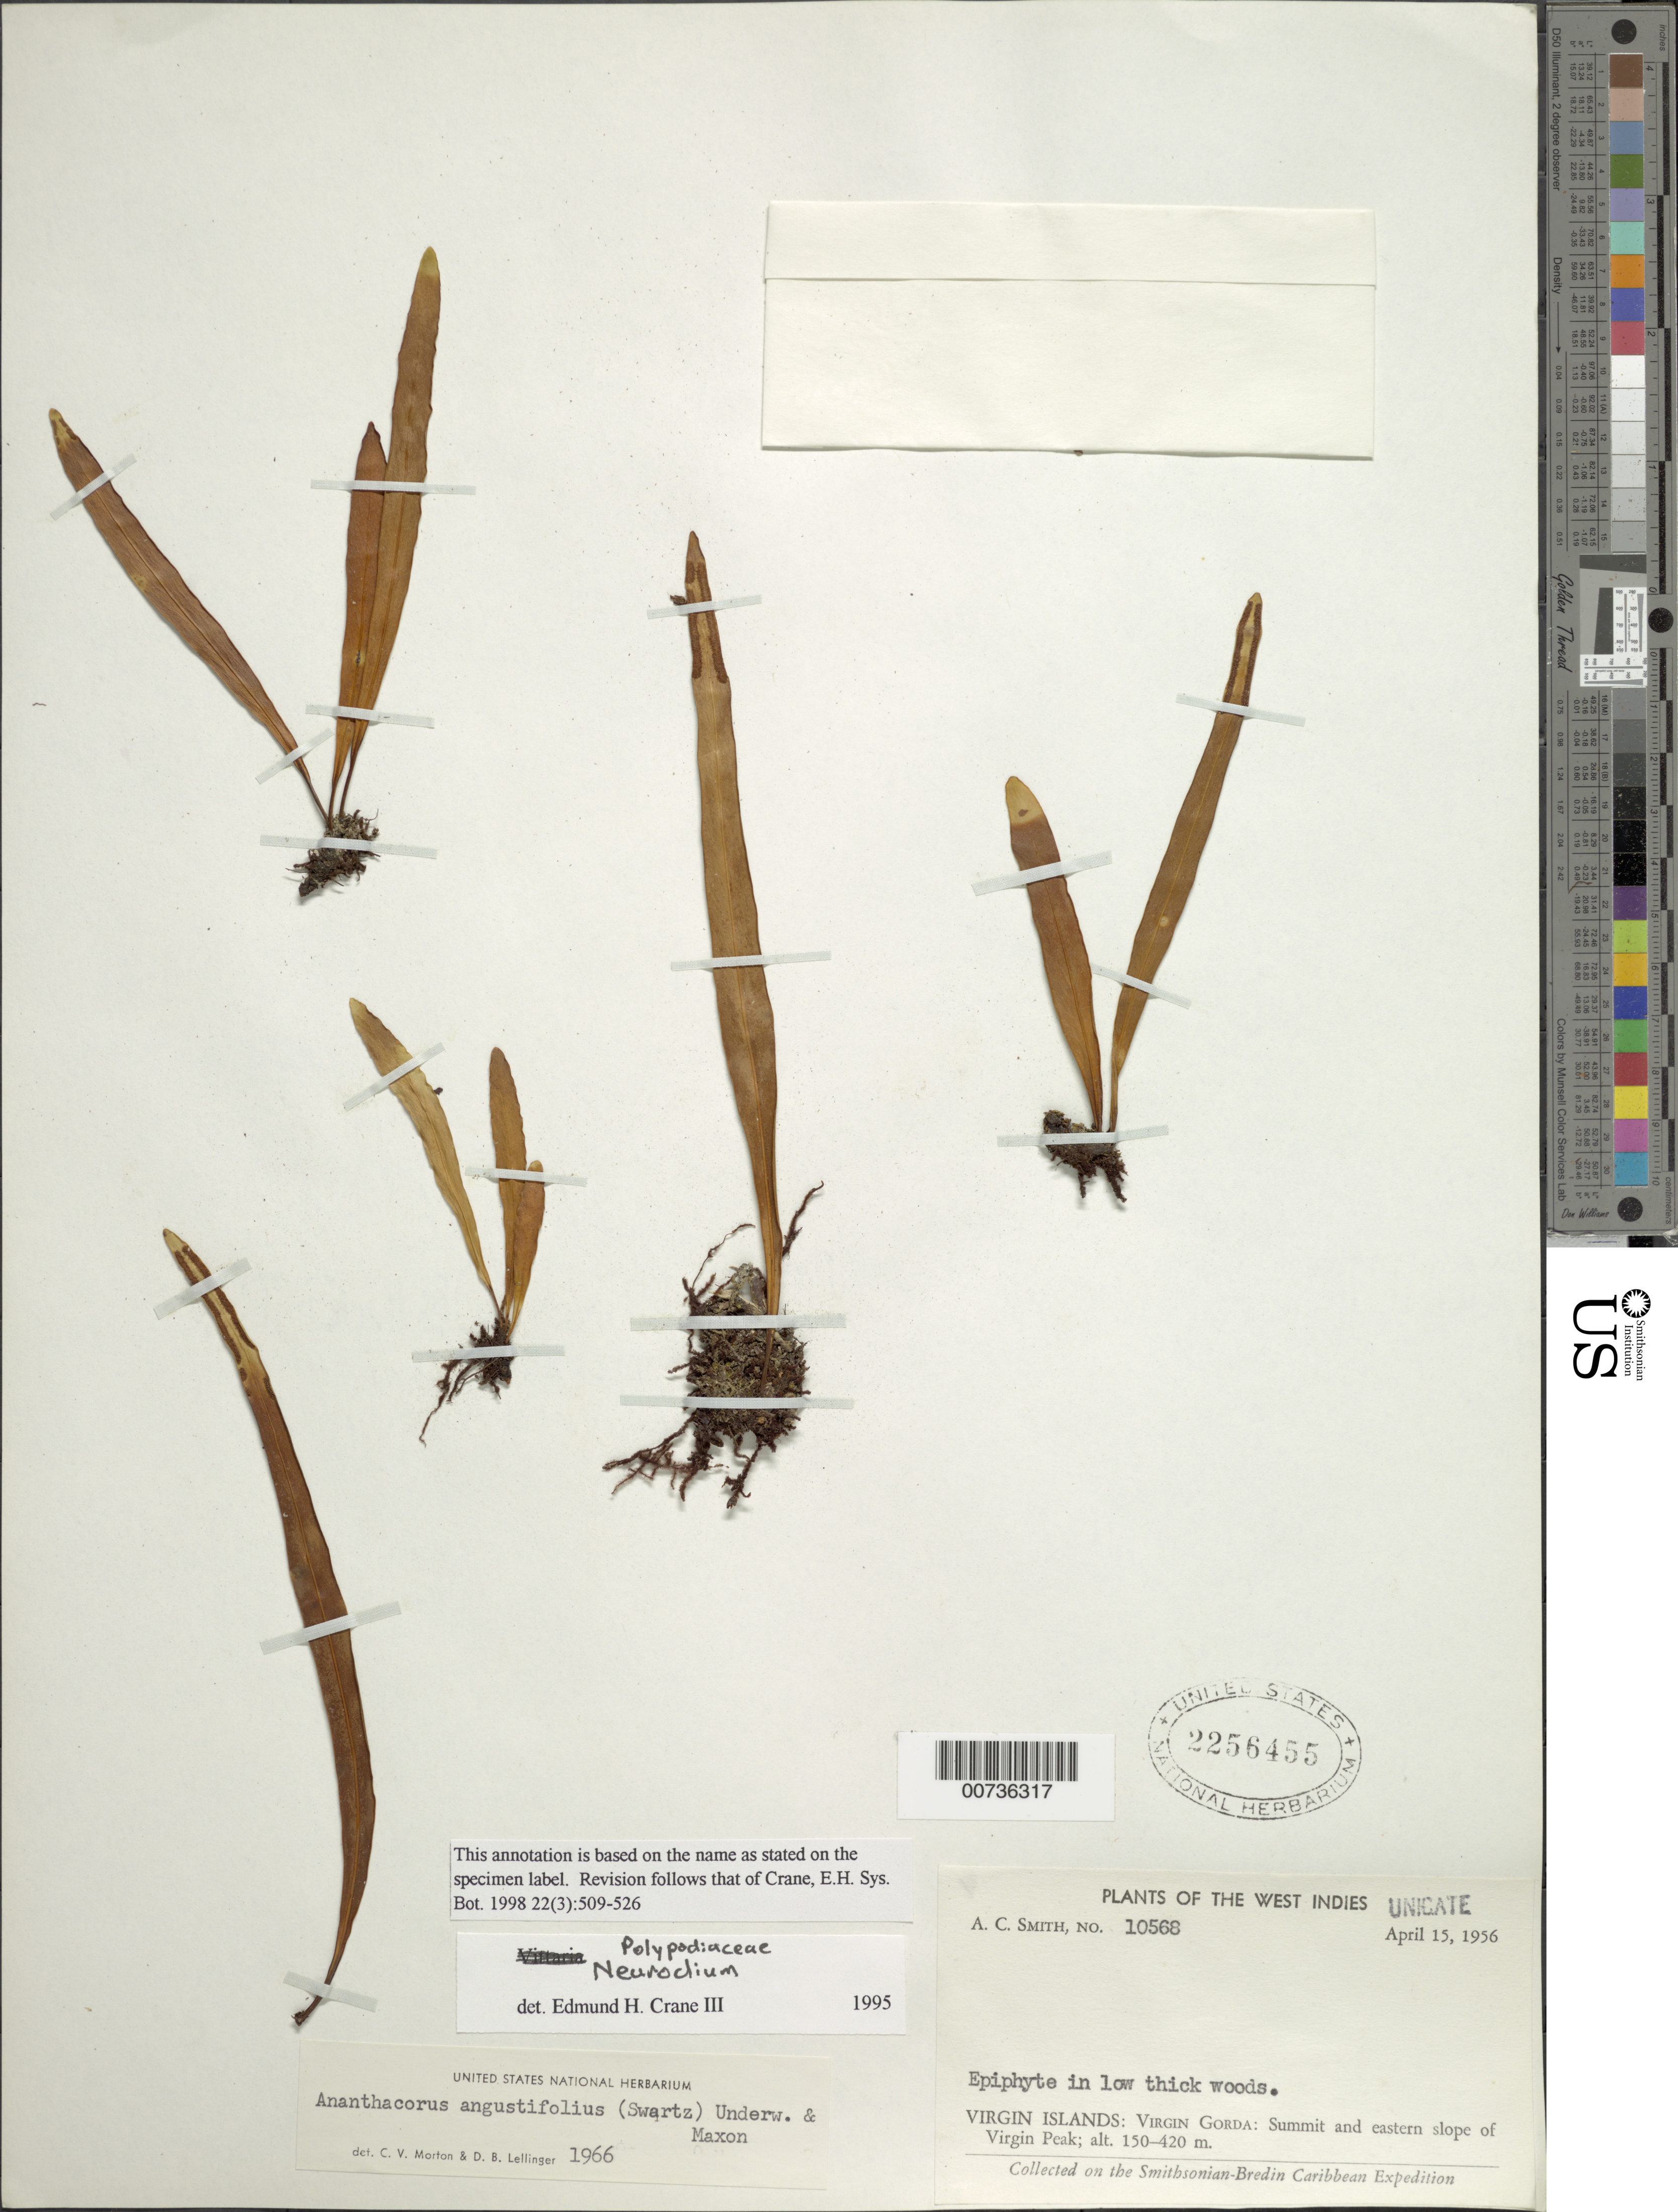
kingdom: Plantae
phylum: Tracheophyta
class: Polypodiopsida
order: Polypodiales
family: Polypodiaceae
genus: Pleopeltis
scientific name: Pleopeltis marginata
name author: A.R. Sm. & Tejero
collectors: A. C. Smith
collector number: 10568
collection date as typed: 15 Apr 1956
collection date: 1956-04-15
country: British Virgin Islands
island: Virgin Gorda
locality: Summit and eastern slope of Virgin Peak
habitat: Epiphyte in low thick woods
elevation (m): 150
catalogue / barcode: US 2256455